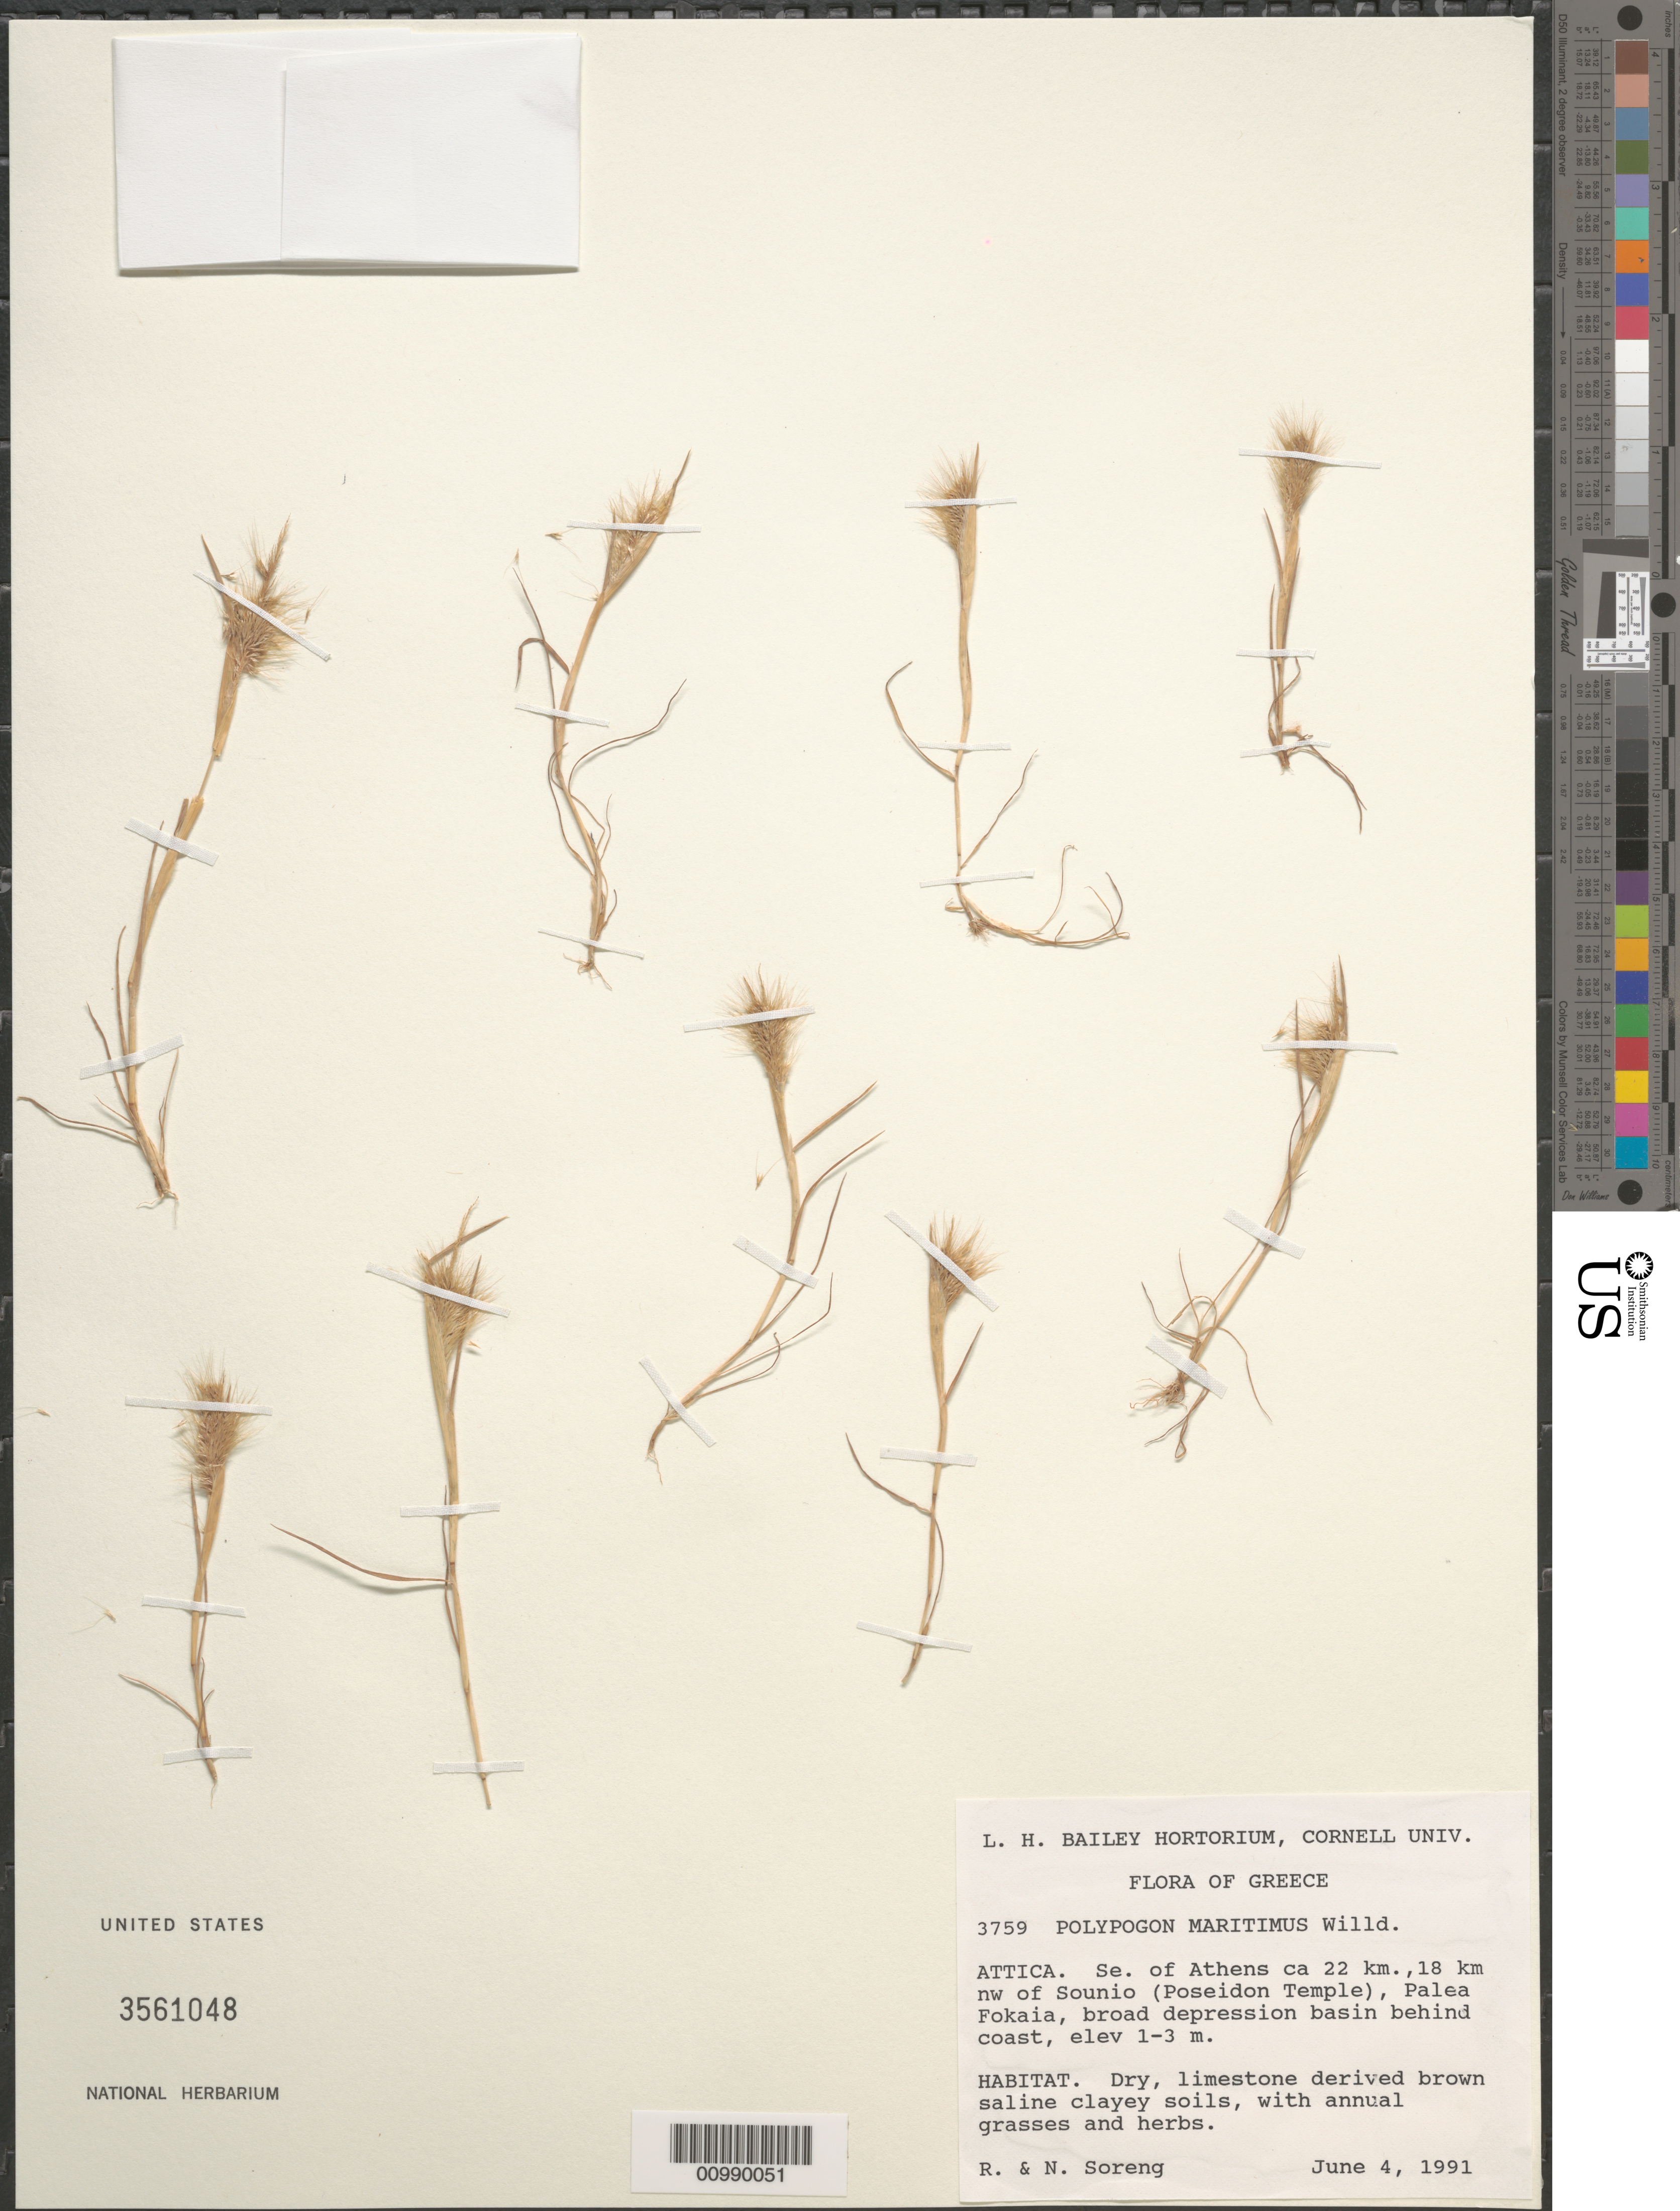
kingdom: Plantae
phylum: Tracheophyta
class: Liliopsida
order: Poales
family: Poaceae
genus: Polypogon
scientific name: Polypogon maritimus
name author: Willd.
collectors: R. J. Soreng & N. L. Soreng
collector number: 3759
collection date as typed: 04 Jun 1991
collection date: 1991-06-04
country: Greece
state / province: Attica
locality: SE of Athens ca 22 km., 18 km NW of Sounio (Poseidon Temple), low forested hills near coast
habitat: Dry, limestone derived brown saline clayey soils, with annual grasses and herbs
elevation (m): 2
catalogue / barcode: US 3561048